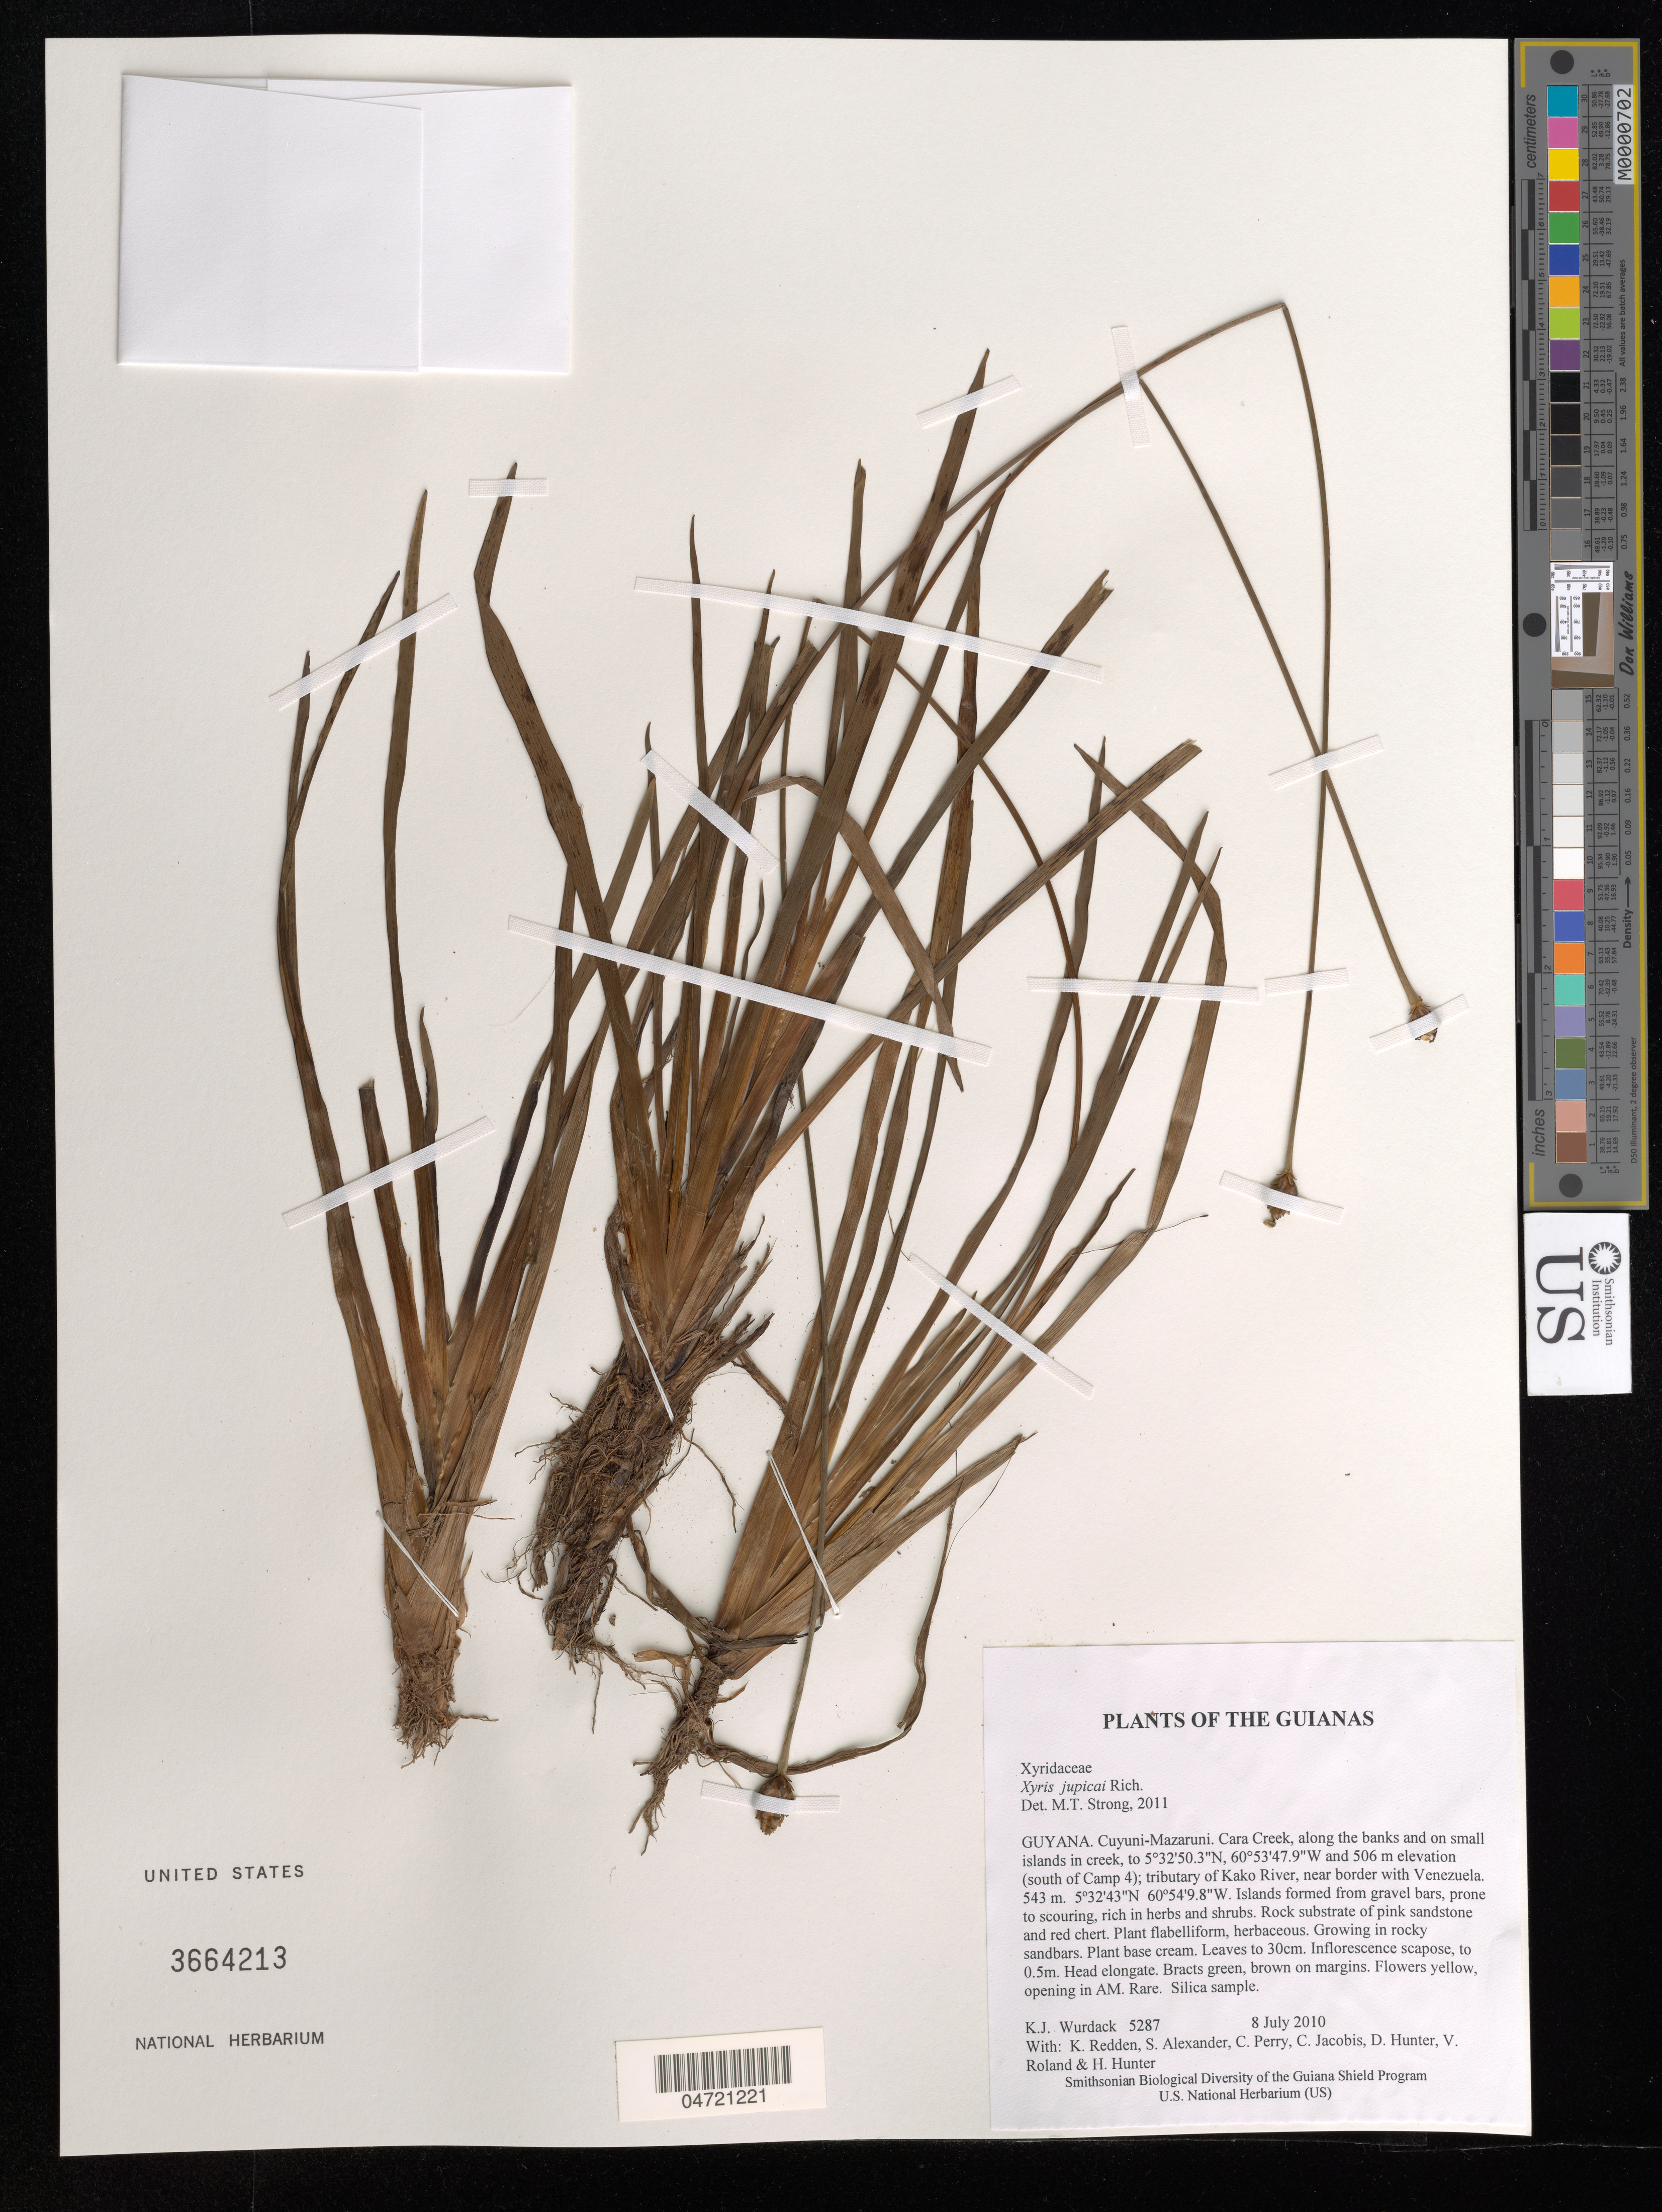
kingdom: Plantae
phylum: Tracheophyta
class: Liliopsida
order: Poales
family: Xyridaceae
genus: Xyris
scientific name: Xyris jupicai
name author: Rich.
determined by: Strong, M. T., (US), Smithsonian Institution - National Museum of Natural History (UNITED STATES)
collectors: K. Wurdack, K. M. Redden, S. N. Alexander, C. Perry, C. Jacobis, D. Hunter, V. Roland & H. Hunter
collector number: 5287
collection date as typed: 8 July 2010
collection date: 2010-07-08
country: Guyana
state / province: Cuyuni-Mazaruni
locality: Cara Creek, along the banks and on small islands in creek, to 5°32'50.3"N, 60°53'47.9"W and 506 m elevation (south of Camp 4); tributary of Kako River, near border with Venezuela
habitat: Islands formed from gravel bars, prone to scouring, rich in herbs and shrubs. Rock substrate of pink sandstone and red chert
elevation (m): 543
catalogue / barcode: US 3664213